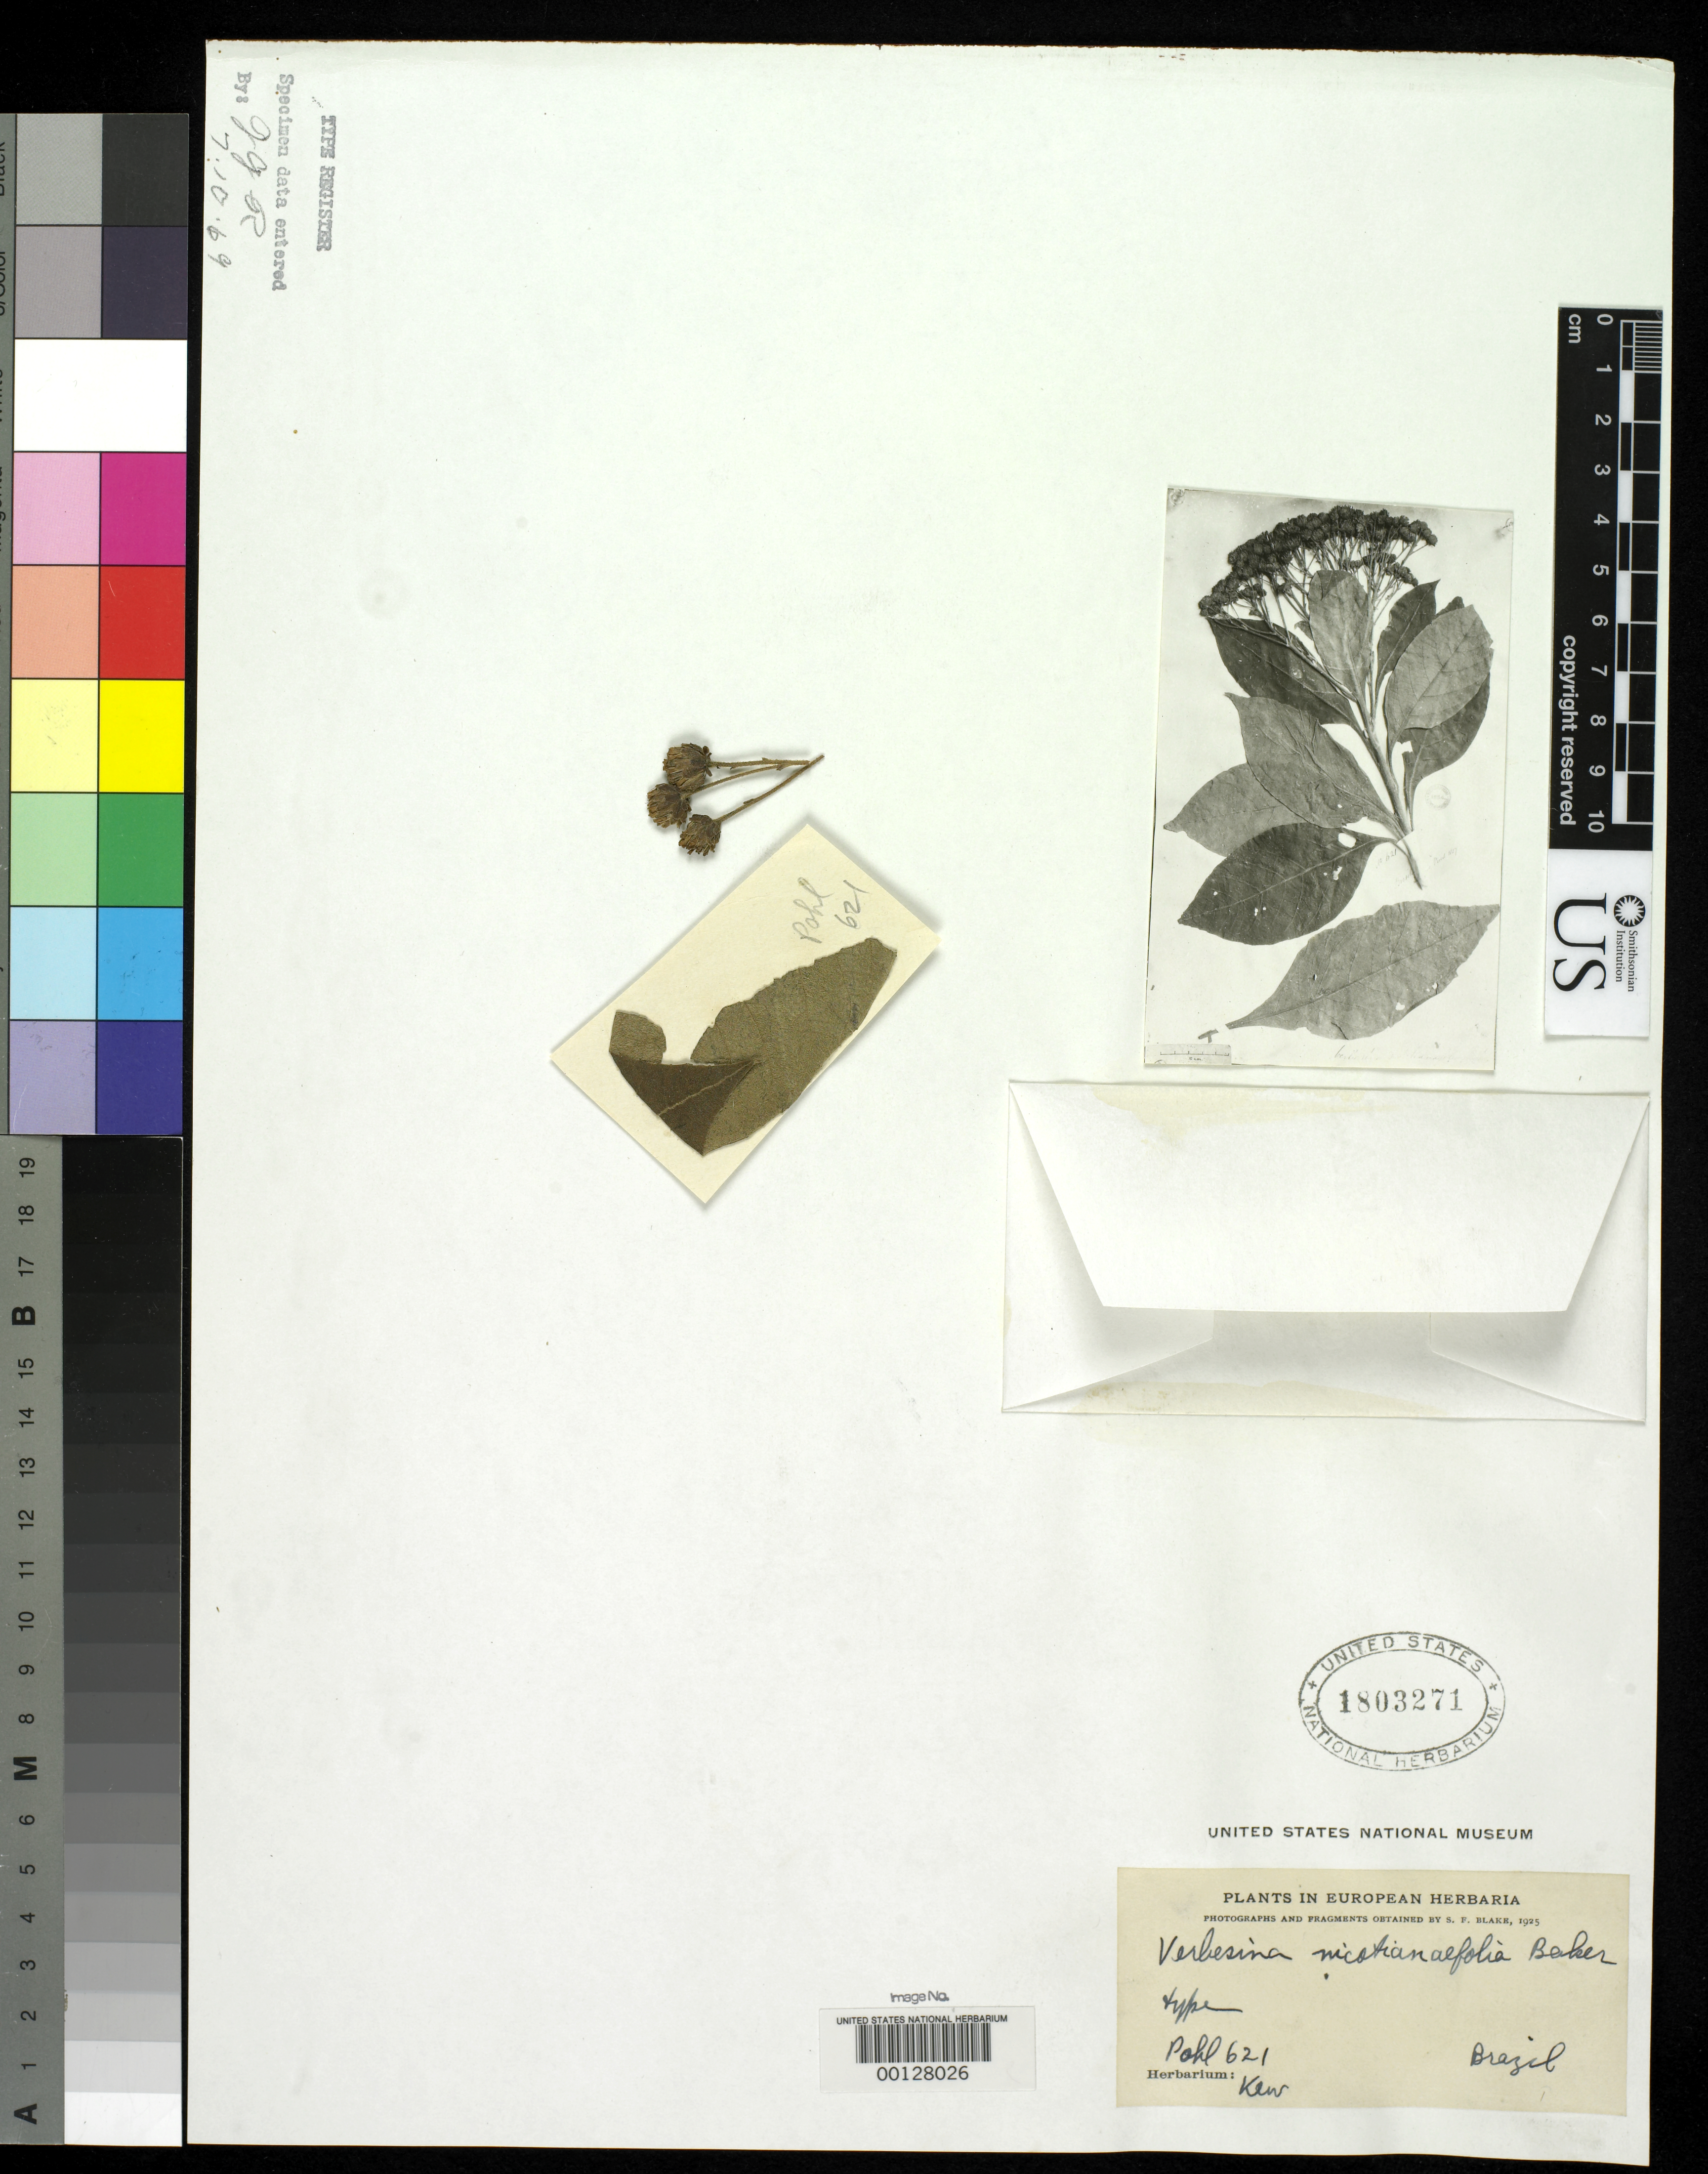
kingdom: Plantae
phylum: Tracheophyta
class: Magnoliopsida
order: Asterales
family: Asteraceae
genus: Verbesina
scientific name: Verbesina nicotianaefolia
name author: Baker in Mart.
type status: Isotype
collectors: J. B. E. Pohl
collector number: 621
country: Brazil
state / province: Minas Gerais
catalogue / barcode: US 1803271